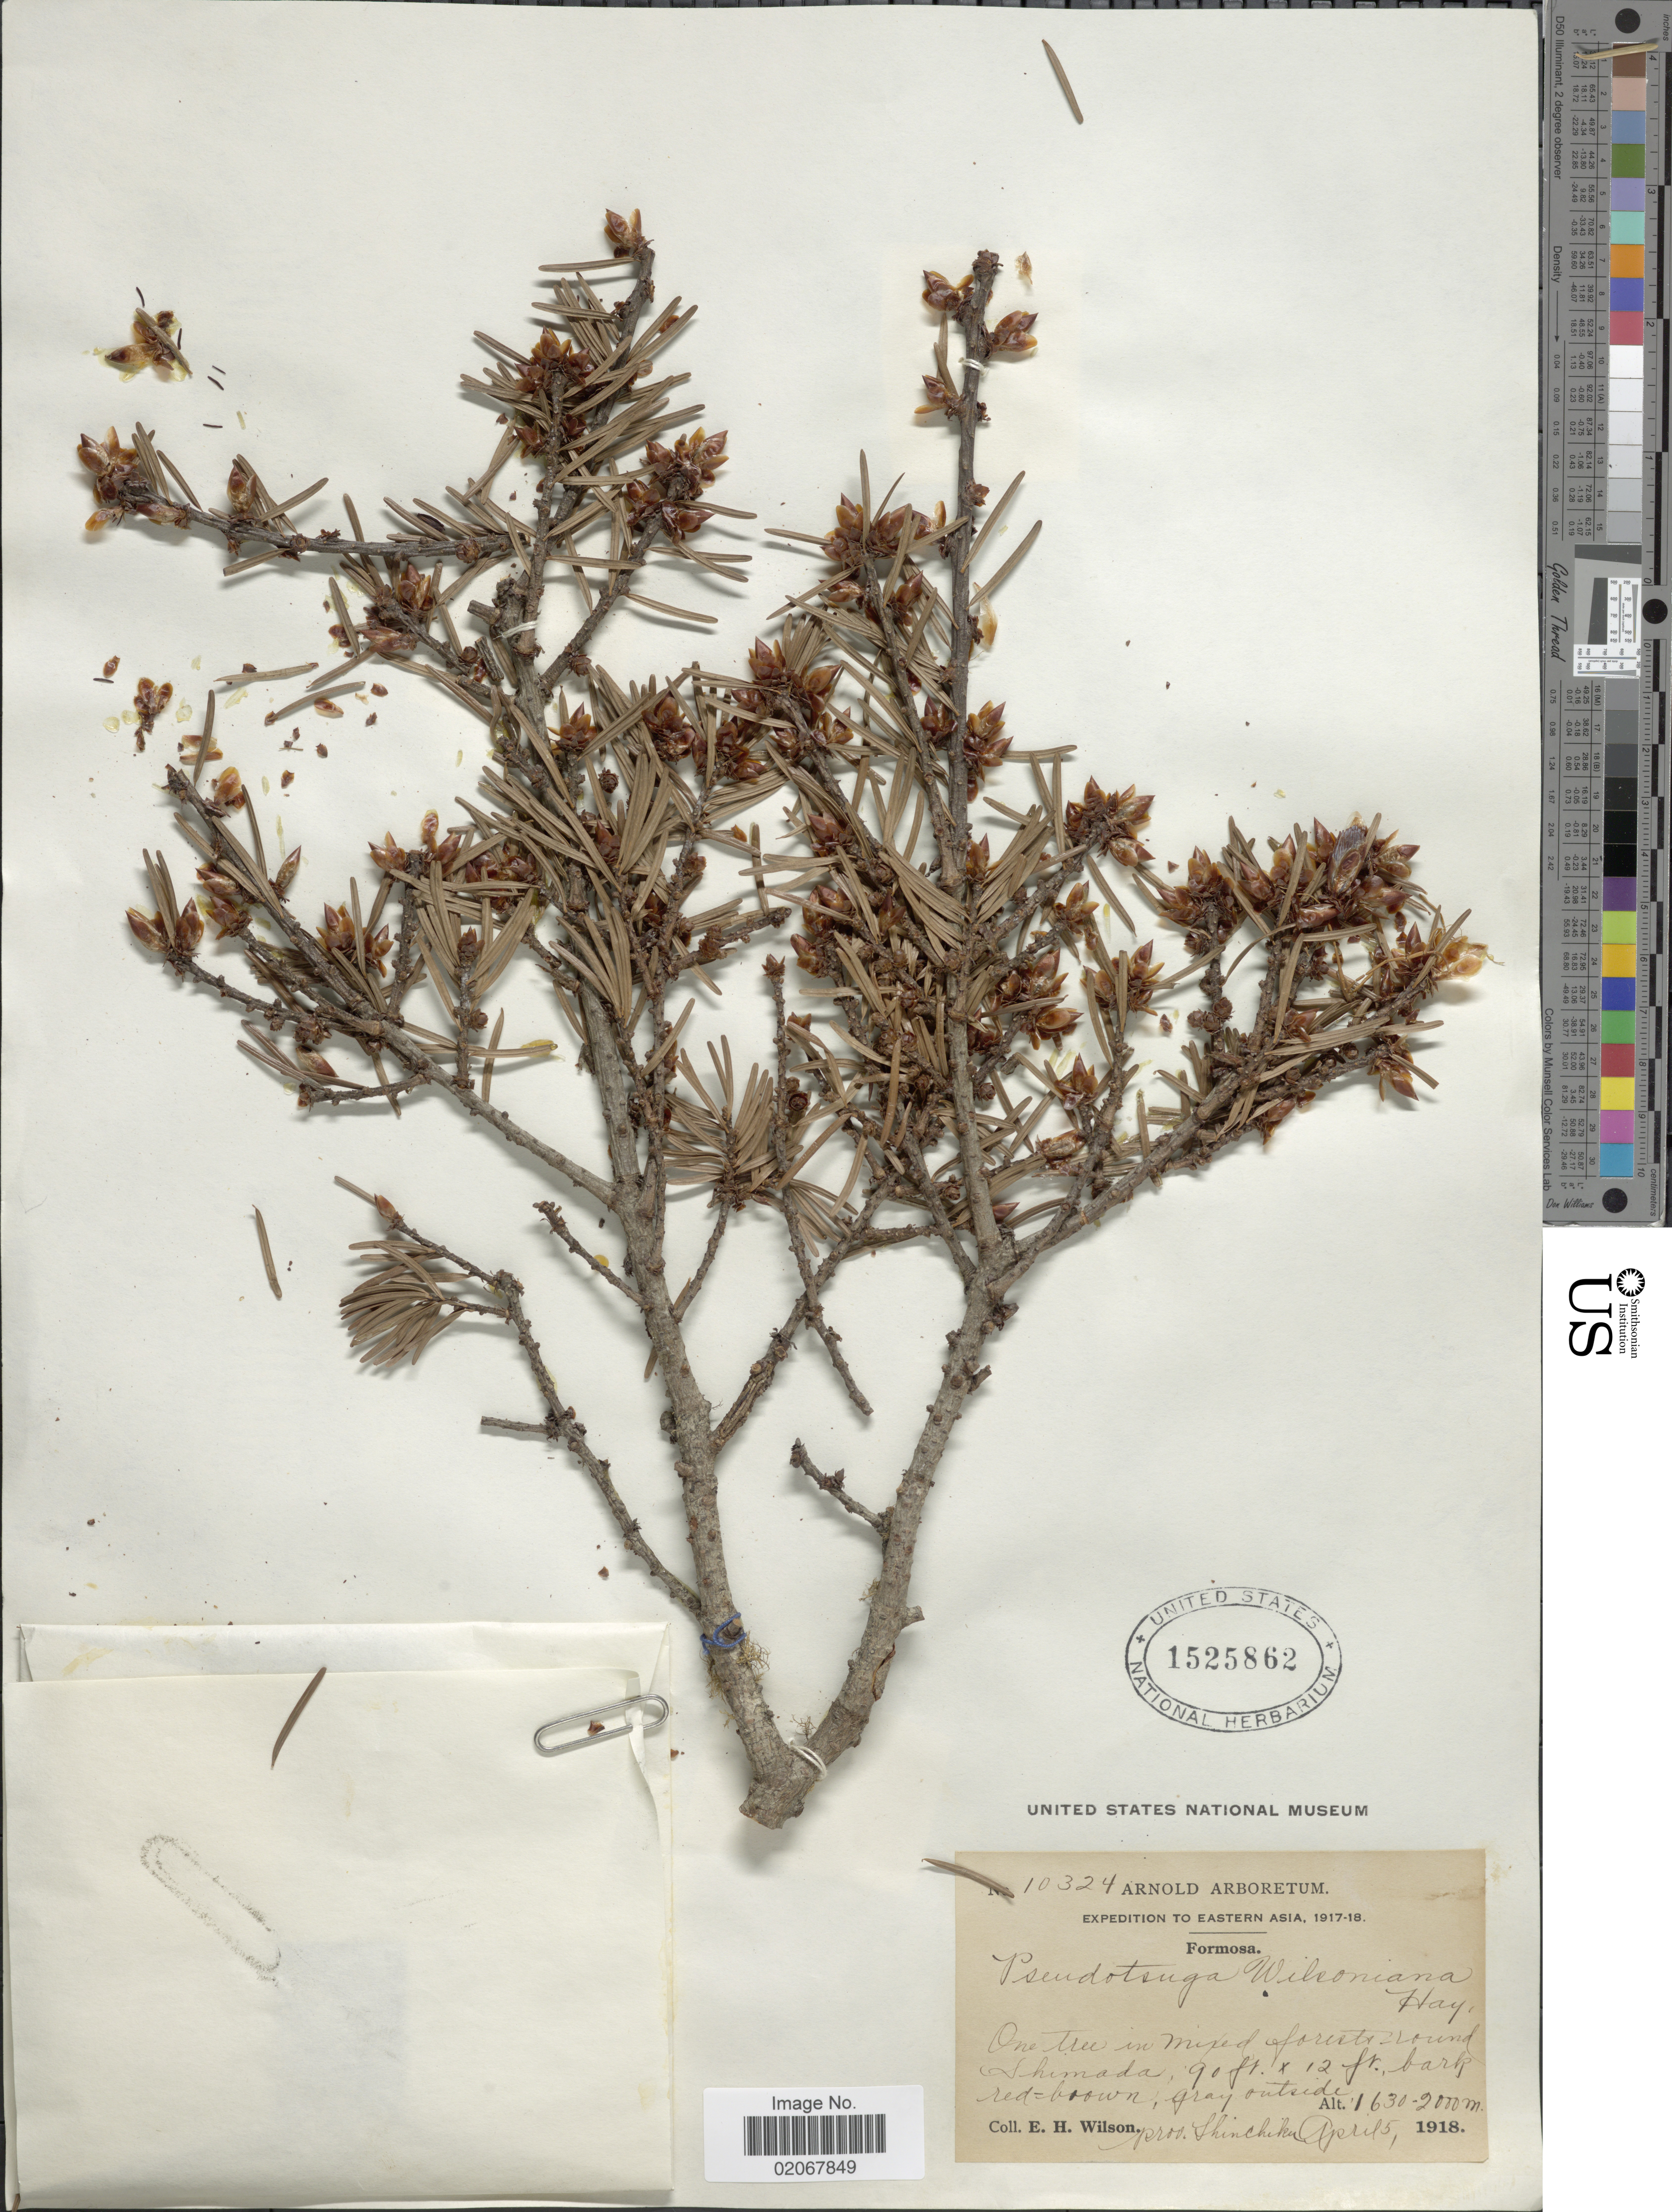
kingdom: Plantae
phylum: Tracheophyta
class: Pinopsida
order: Pinales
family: Pinaceae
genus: Pseudotsuga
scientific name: Pseudotsuga wilsoniana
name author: Hayata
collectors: E. Wilson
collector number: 10324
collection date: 1918-04-05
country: Taiwan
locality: Eastern Asia.Formosa. prov. Shinchiku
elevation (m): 1630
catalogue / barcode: US 1525862